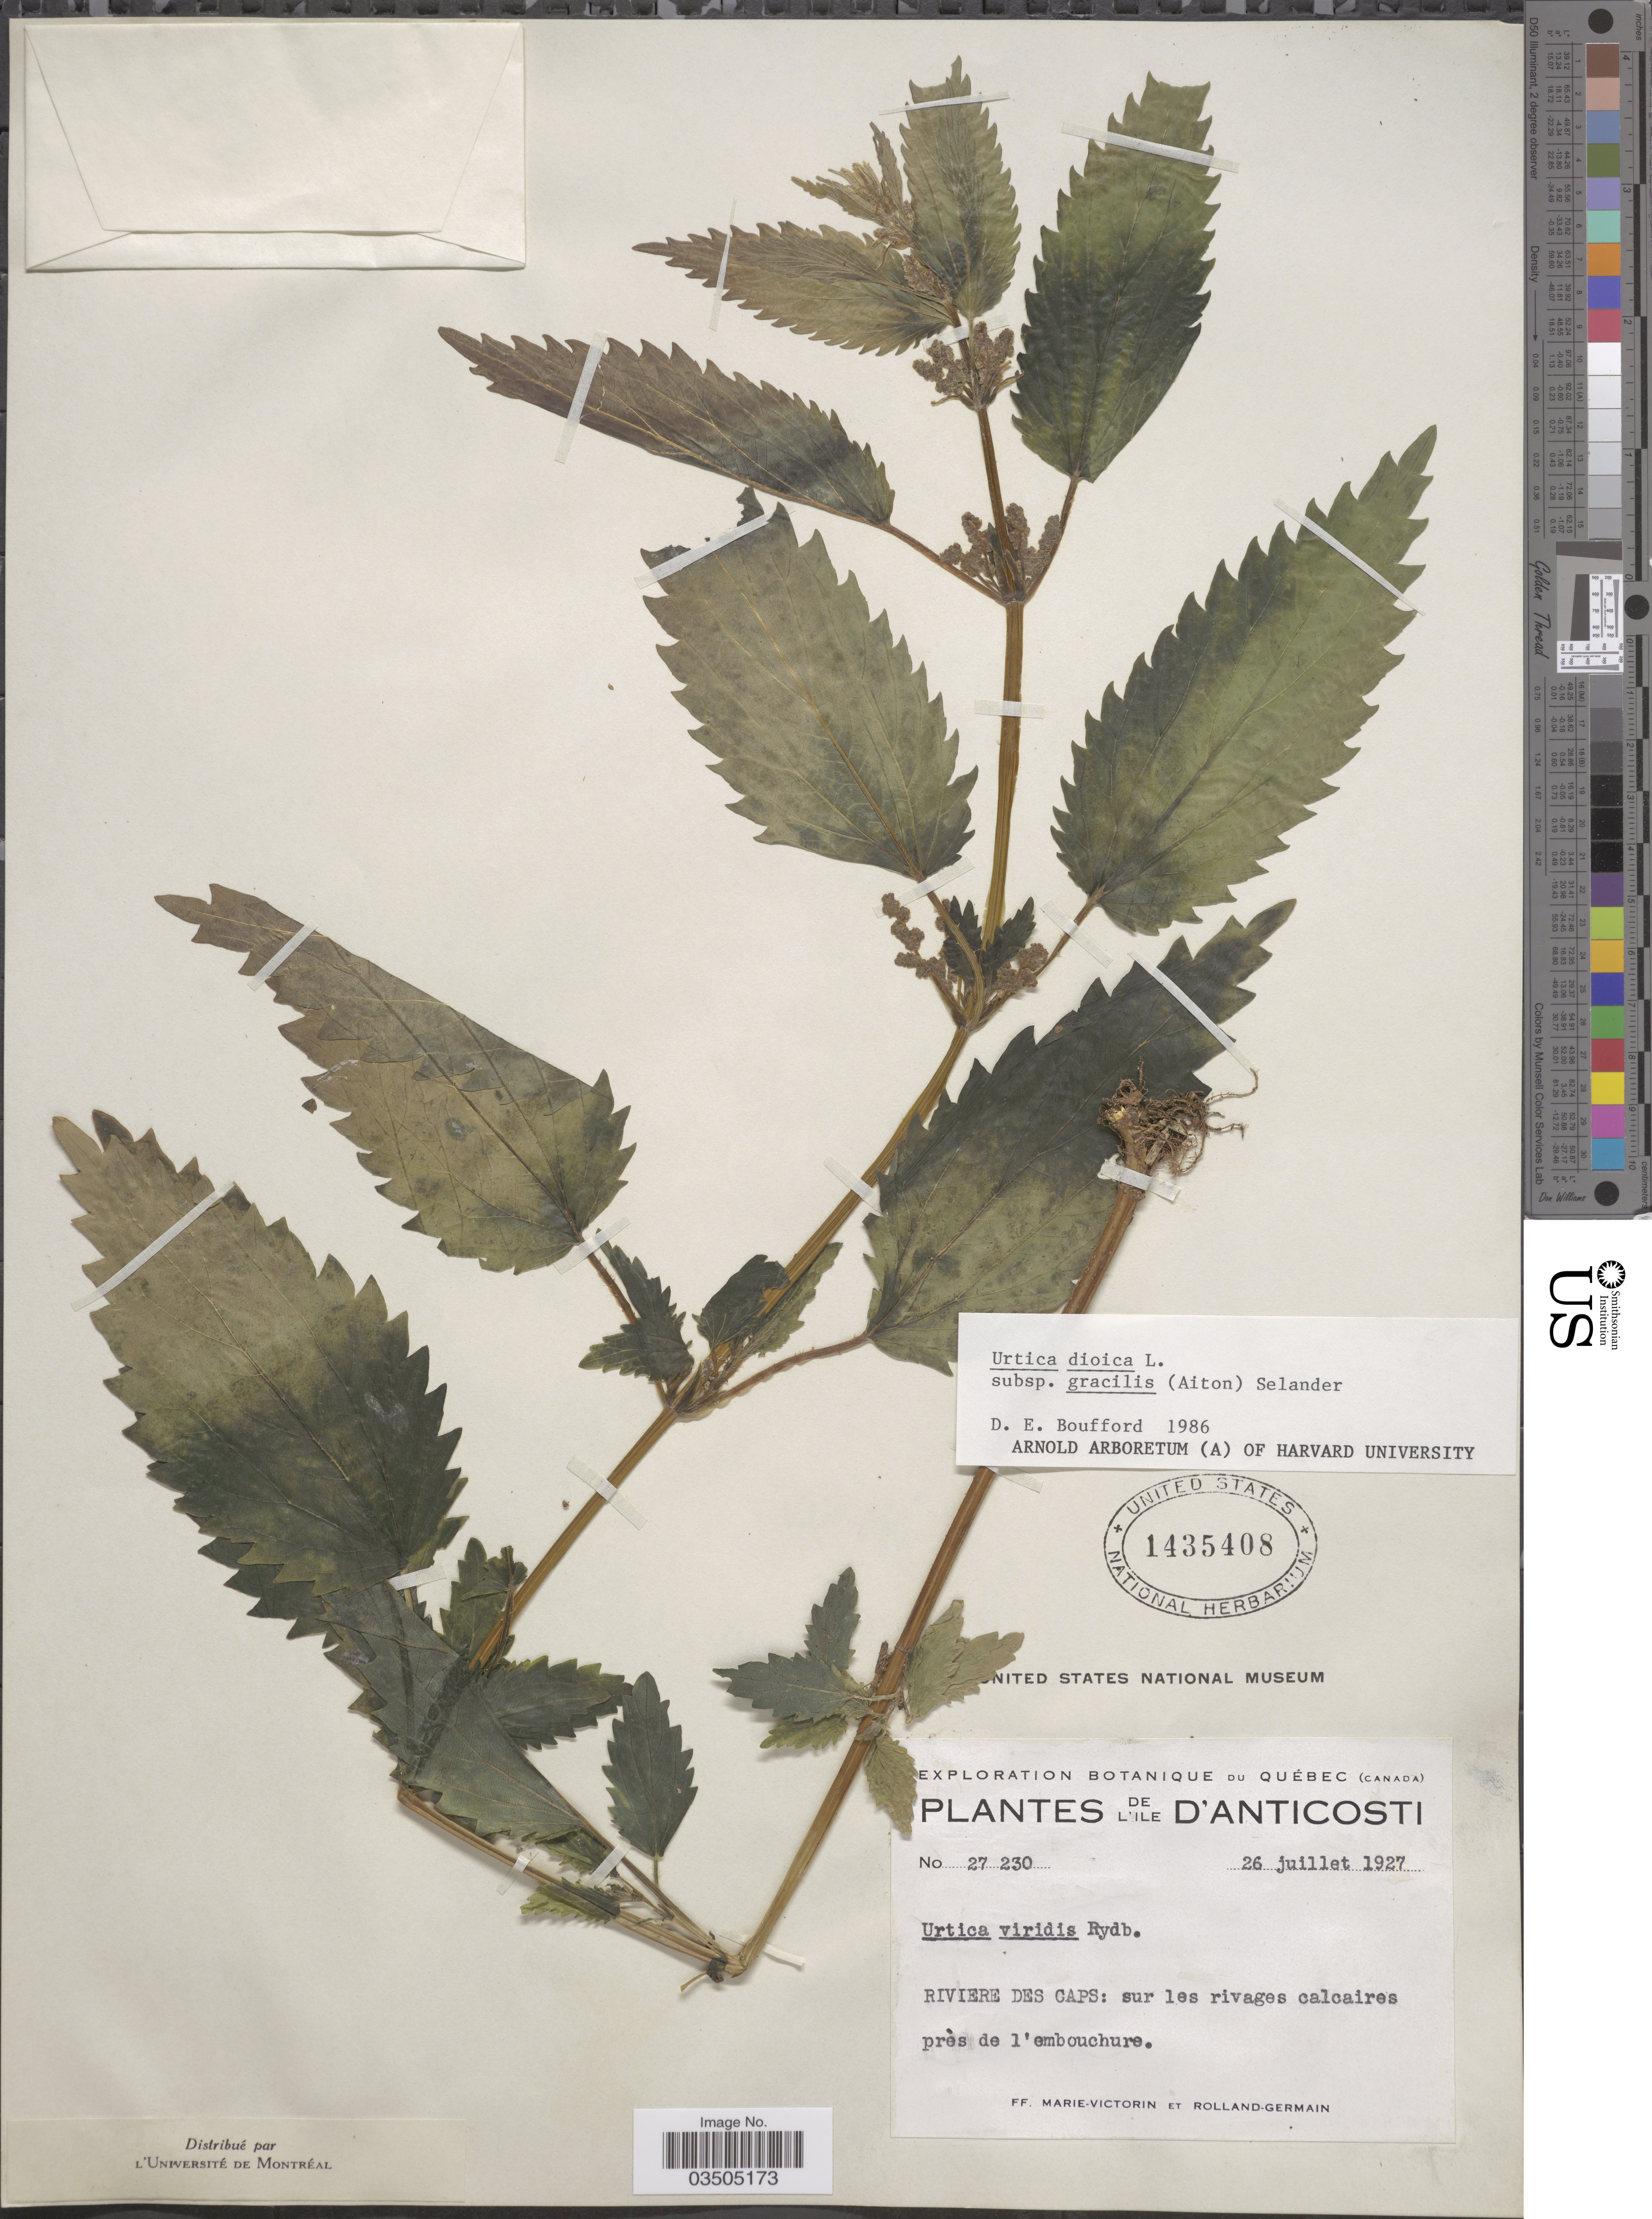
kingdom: Plantae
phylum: Tracheophyta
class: Magnoliopsida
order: Rosales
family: Urticaceae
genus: Urtica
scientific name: Urtica dioica subsp. gracilis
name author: L.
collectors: F. Marie-Victorin & Rolland-Germain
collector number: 27230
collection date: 1927-07-26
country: Canada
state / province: Quebec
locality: Ile D'Anticosti. Riviere des Caps: sur les rivages calcaires près de l'embouchure.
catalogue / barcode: US 1435408